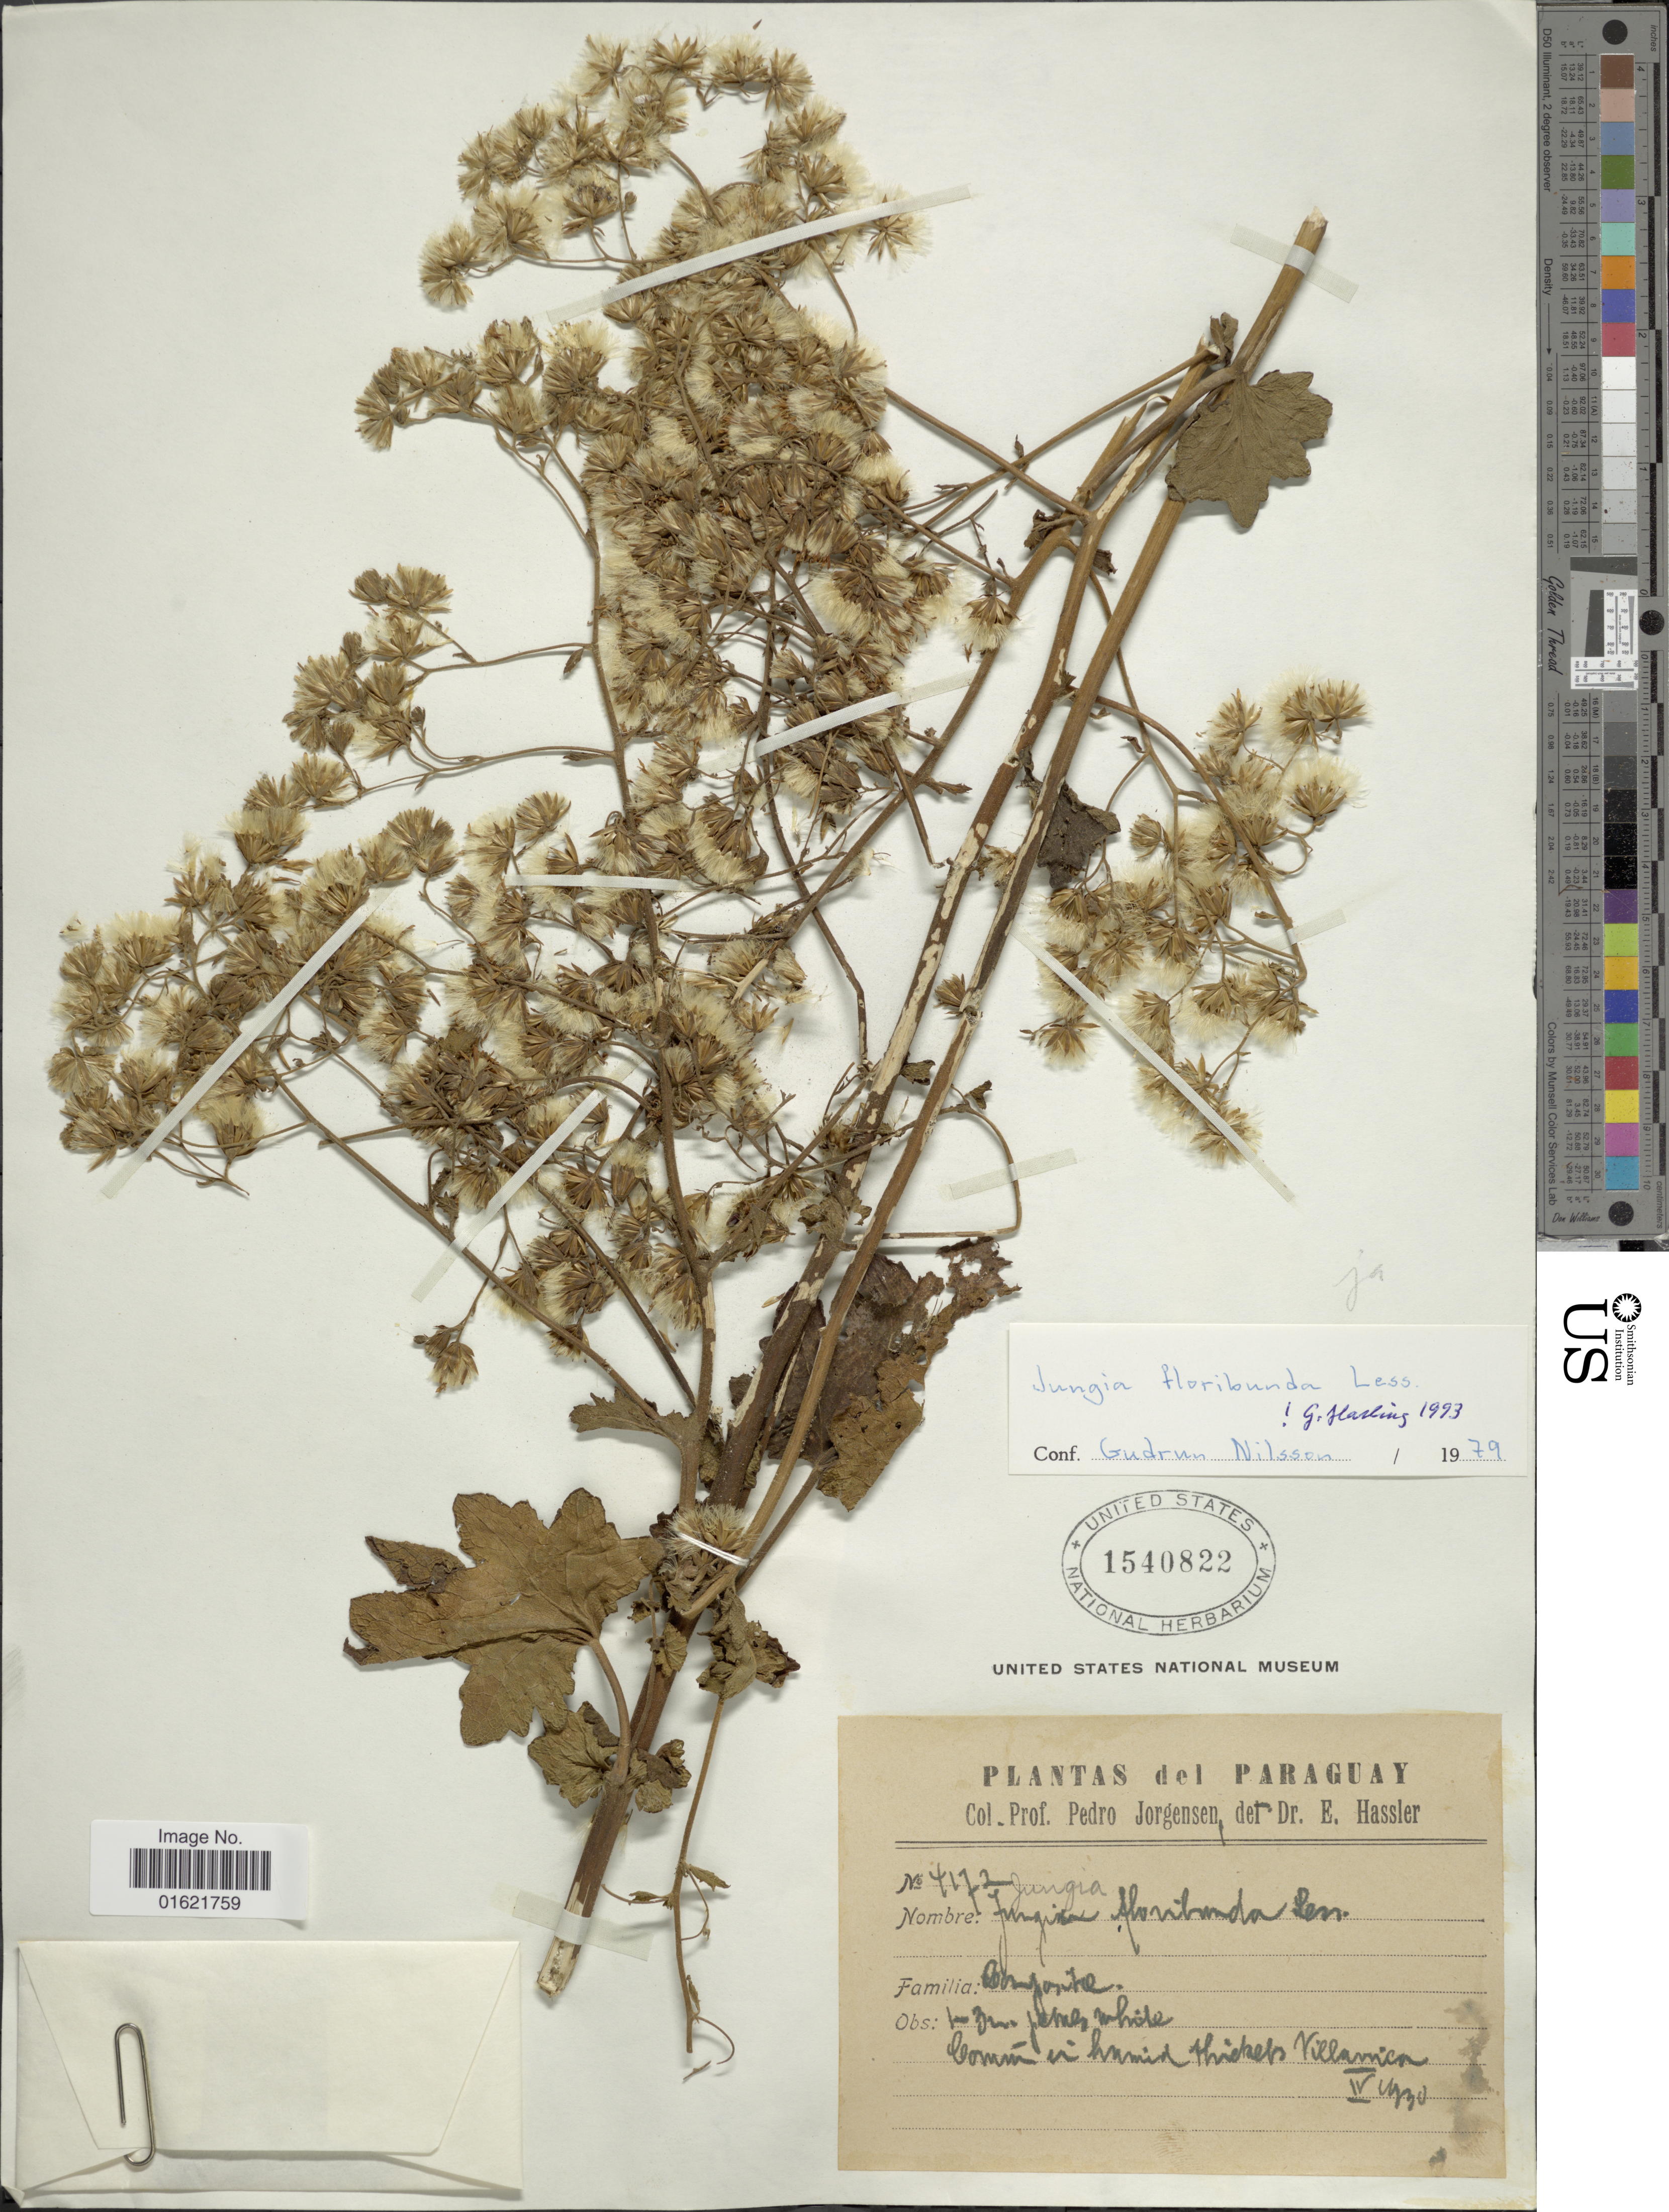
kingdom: Plantae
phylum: Tracheophyta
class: Magnoliopsida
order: Asterales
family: Asteraceae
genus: Jungia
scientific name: Jungia floribunda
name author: Less.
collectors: P. Jörgensen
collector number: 4172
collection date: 1930-04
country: Paraguay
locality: Commun in humid thickets Villarrica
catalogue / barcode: US 1540822